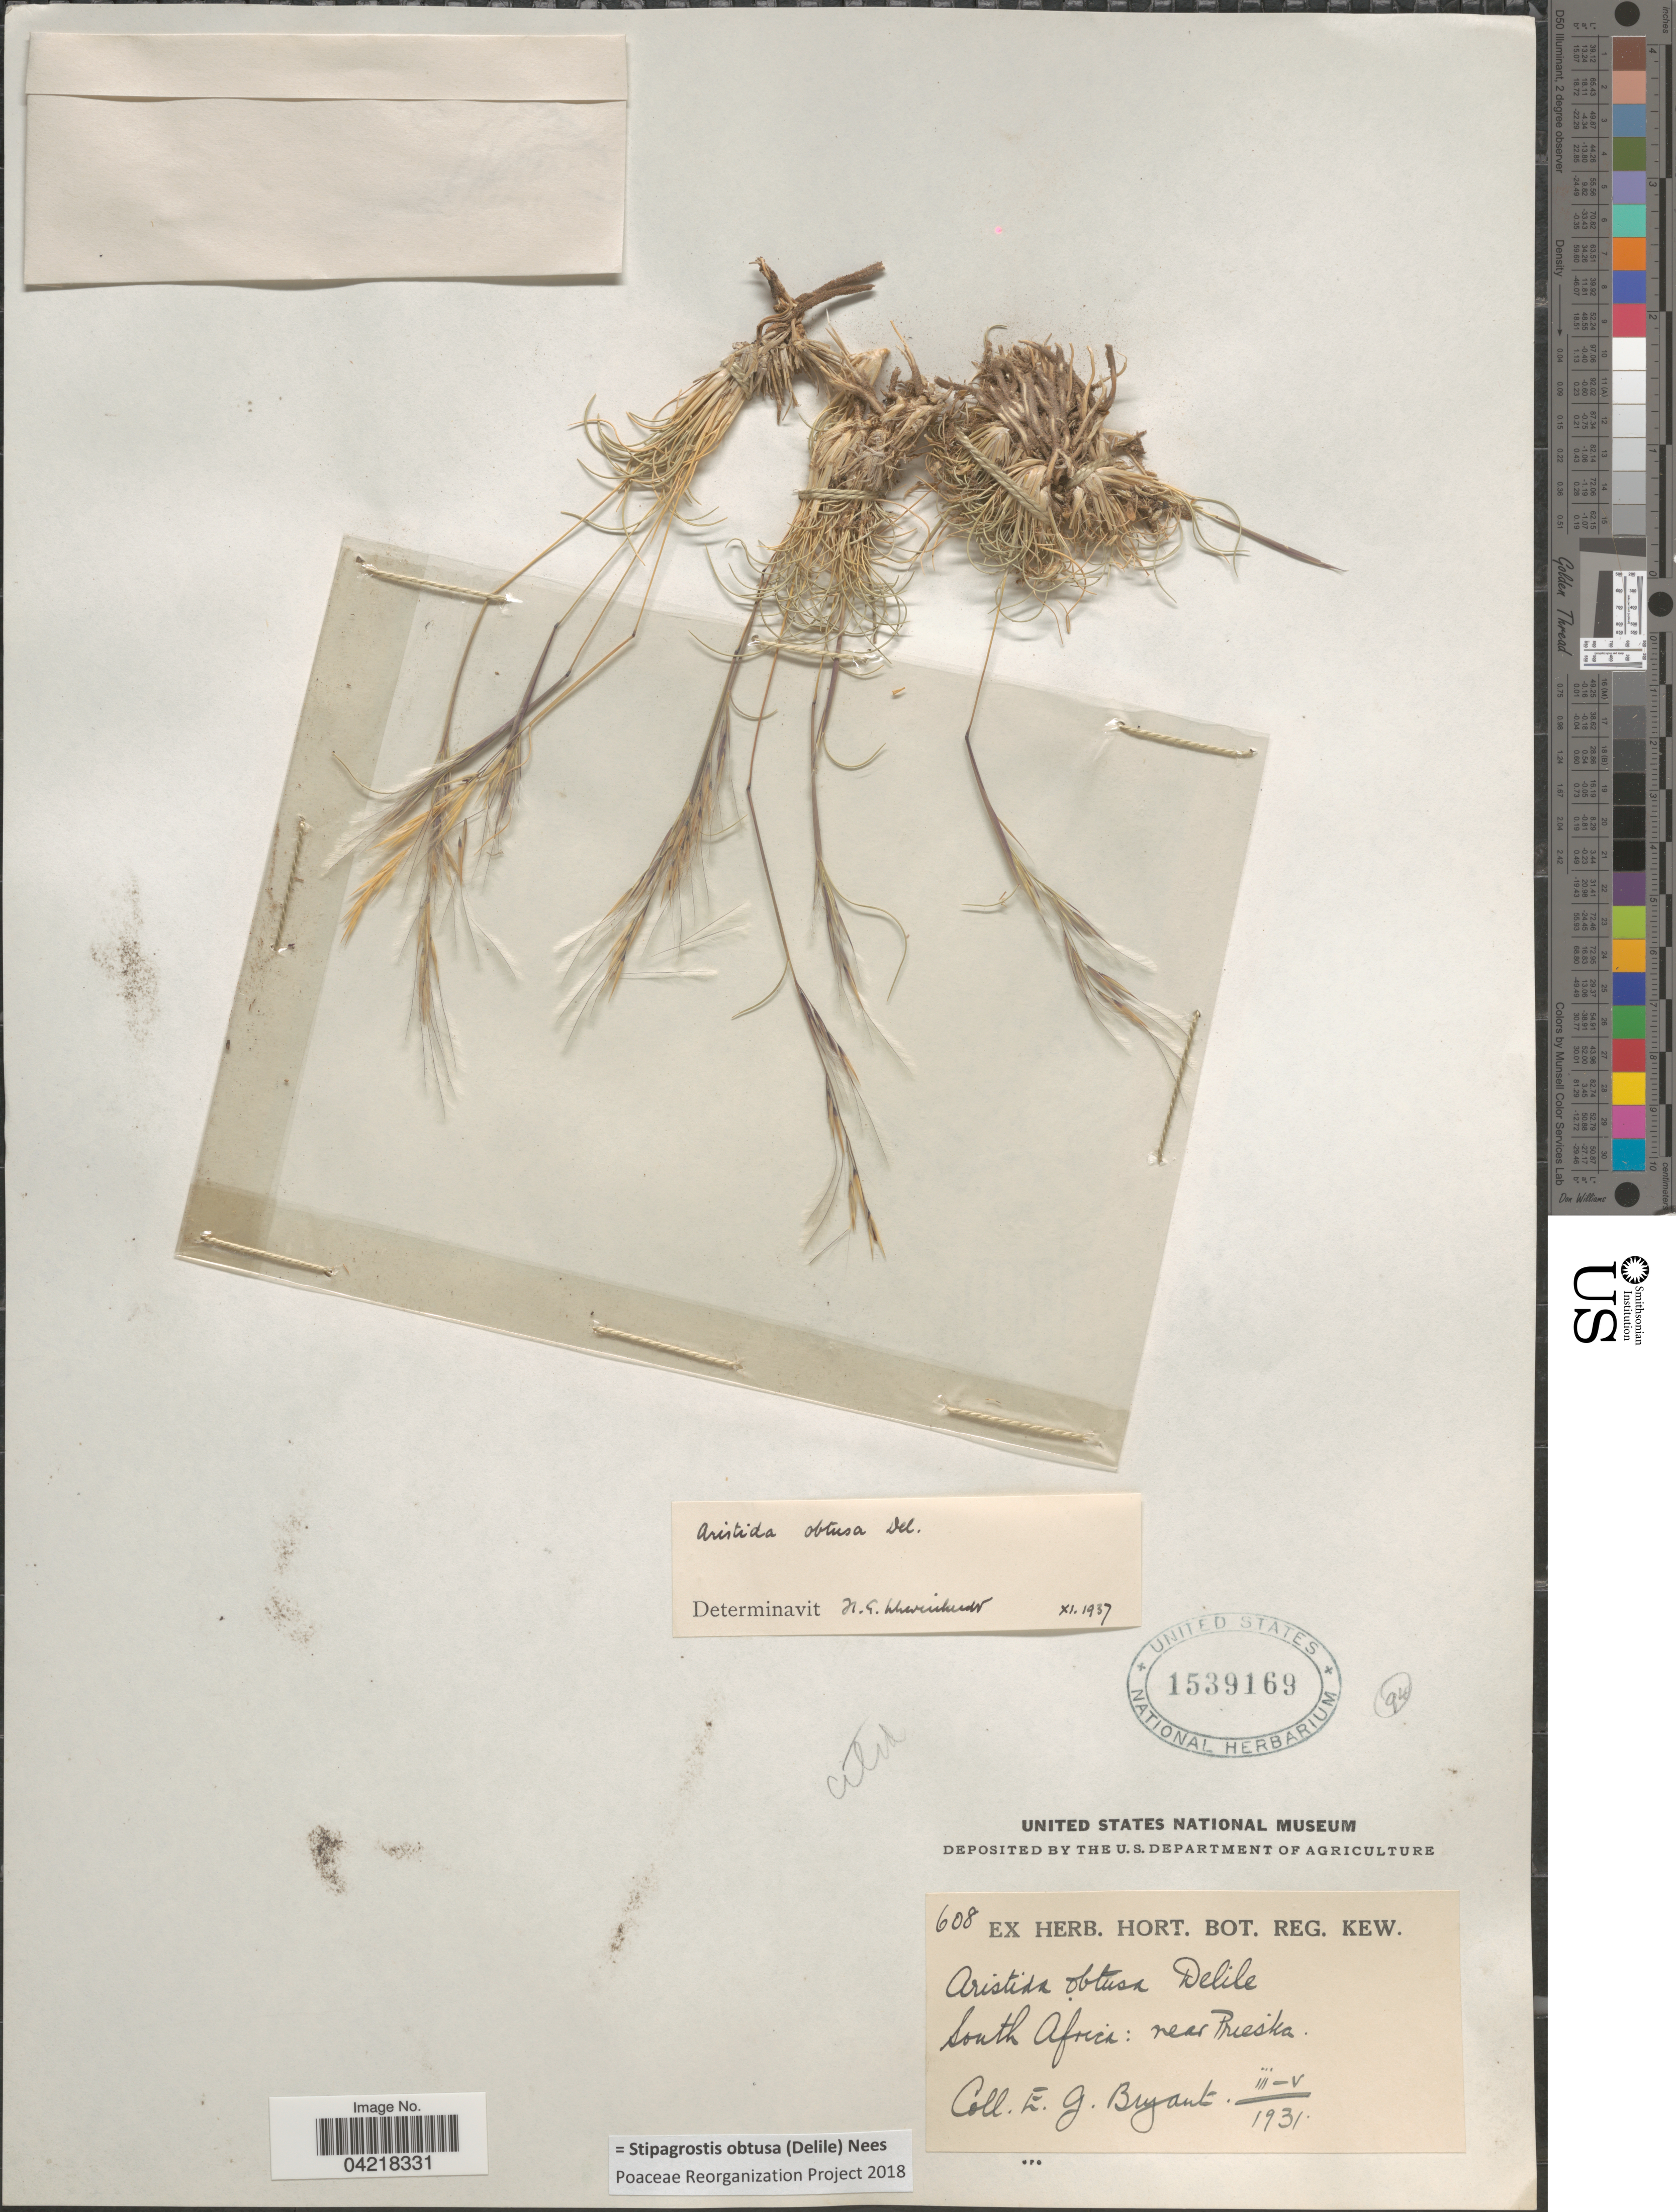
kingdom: Plantae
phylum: Tracheophyta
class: Liliopsida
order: Poales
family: Poaceae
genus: Stipagrostis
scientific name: Stipagrostis obtusa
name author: (Delile) Nees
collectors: E. Bryant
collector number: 608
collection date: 1931-03/1931-05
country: South Africa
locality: Near Prieska.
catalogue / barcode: US 1539169